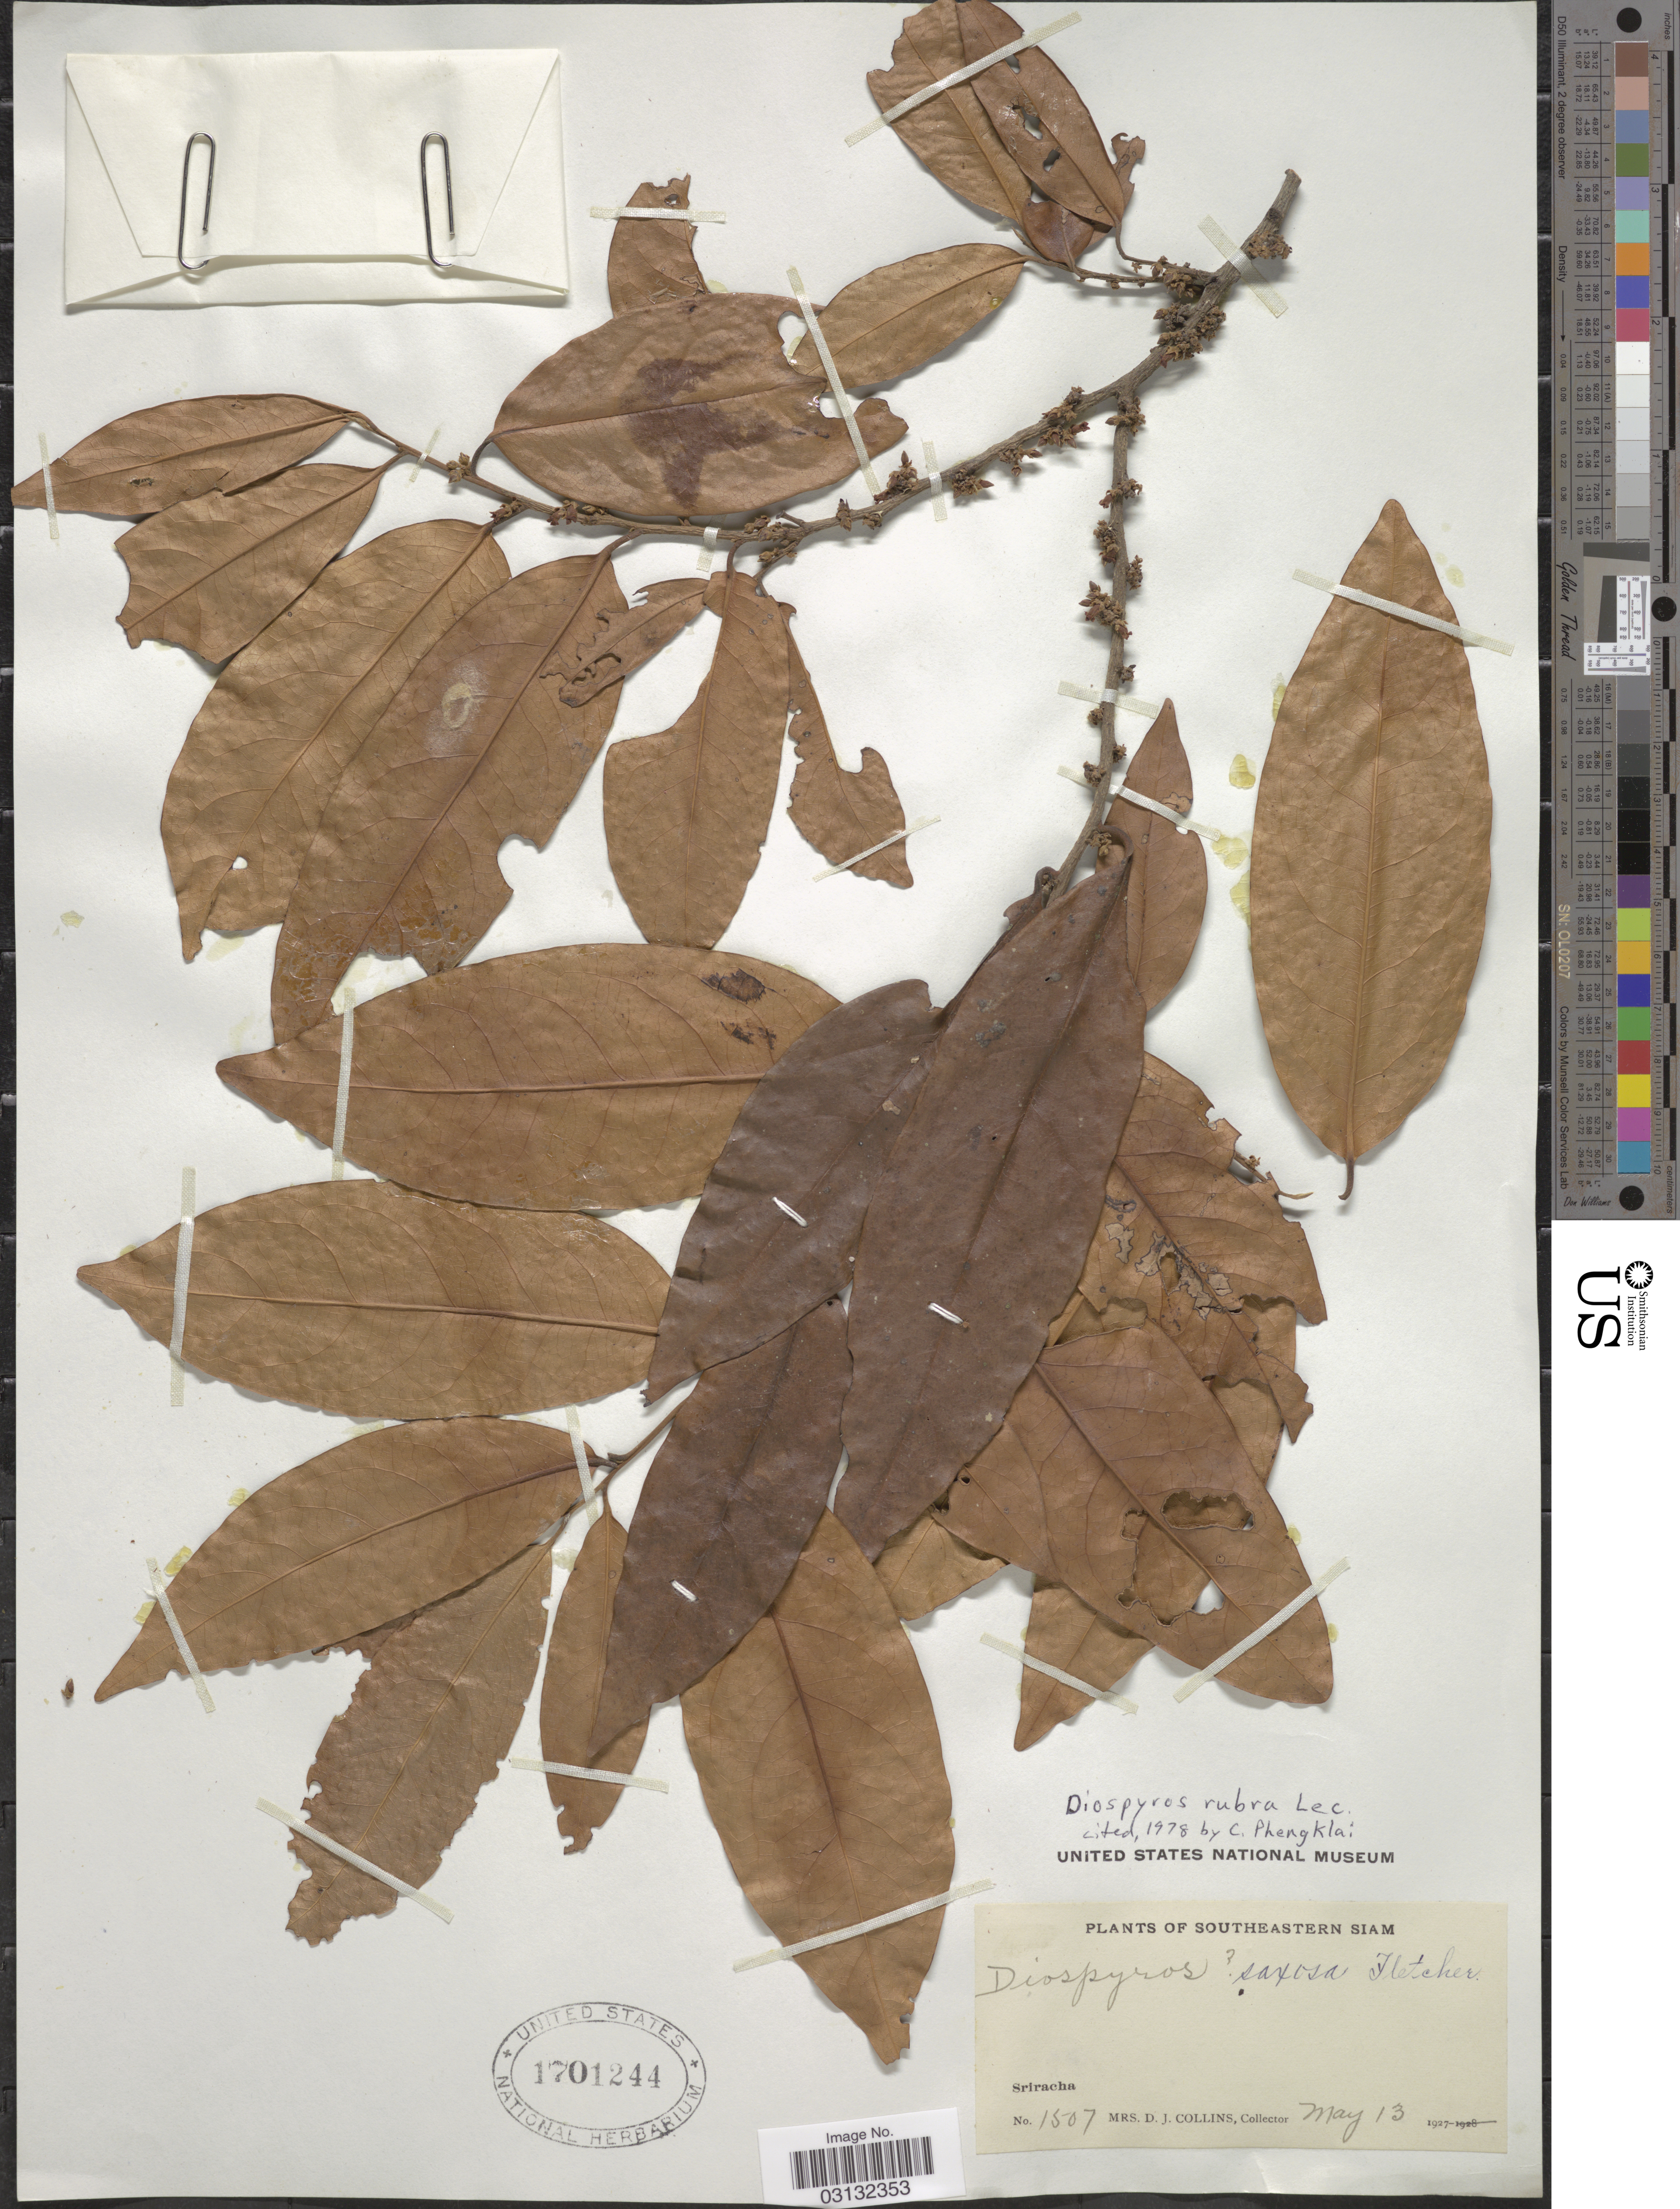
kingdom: Plantae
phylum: Tracheophyta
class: Magnoliopsida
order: Ericales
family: Ebenaceae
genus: Diospyros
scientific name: Diospyros rubra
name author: Lecomte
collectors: Mrs. D. J. Collins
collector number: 1507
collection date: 1927-05-13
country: Thailand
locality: Southeastern Siam. Sriracha.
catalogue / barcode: US 1701244